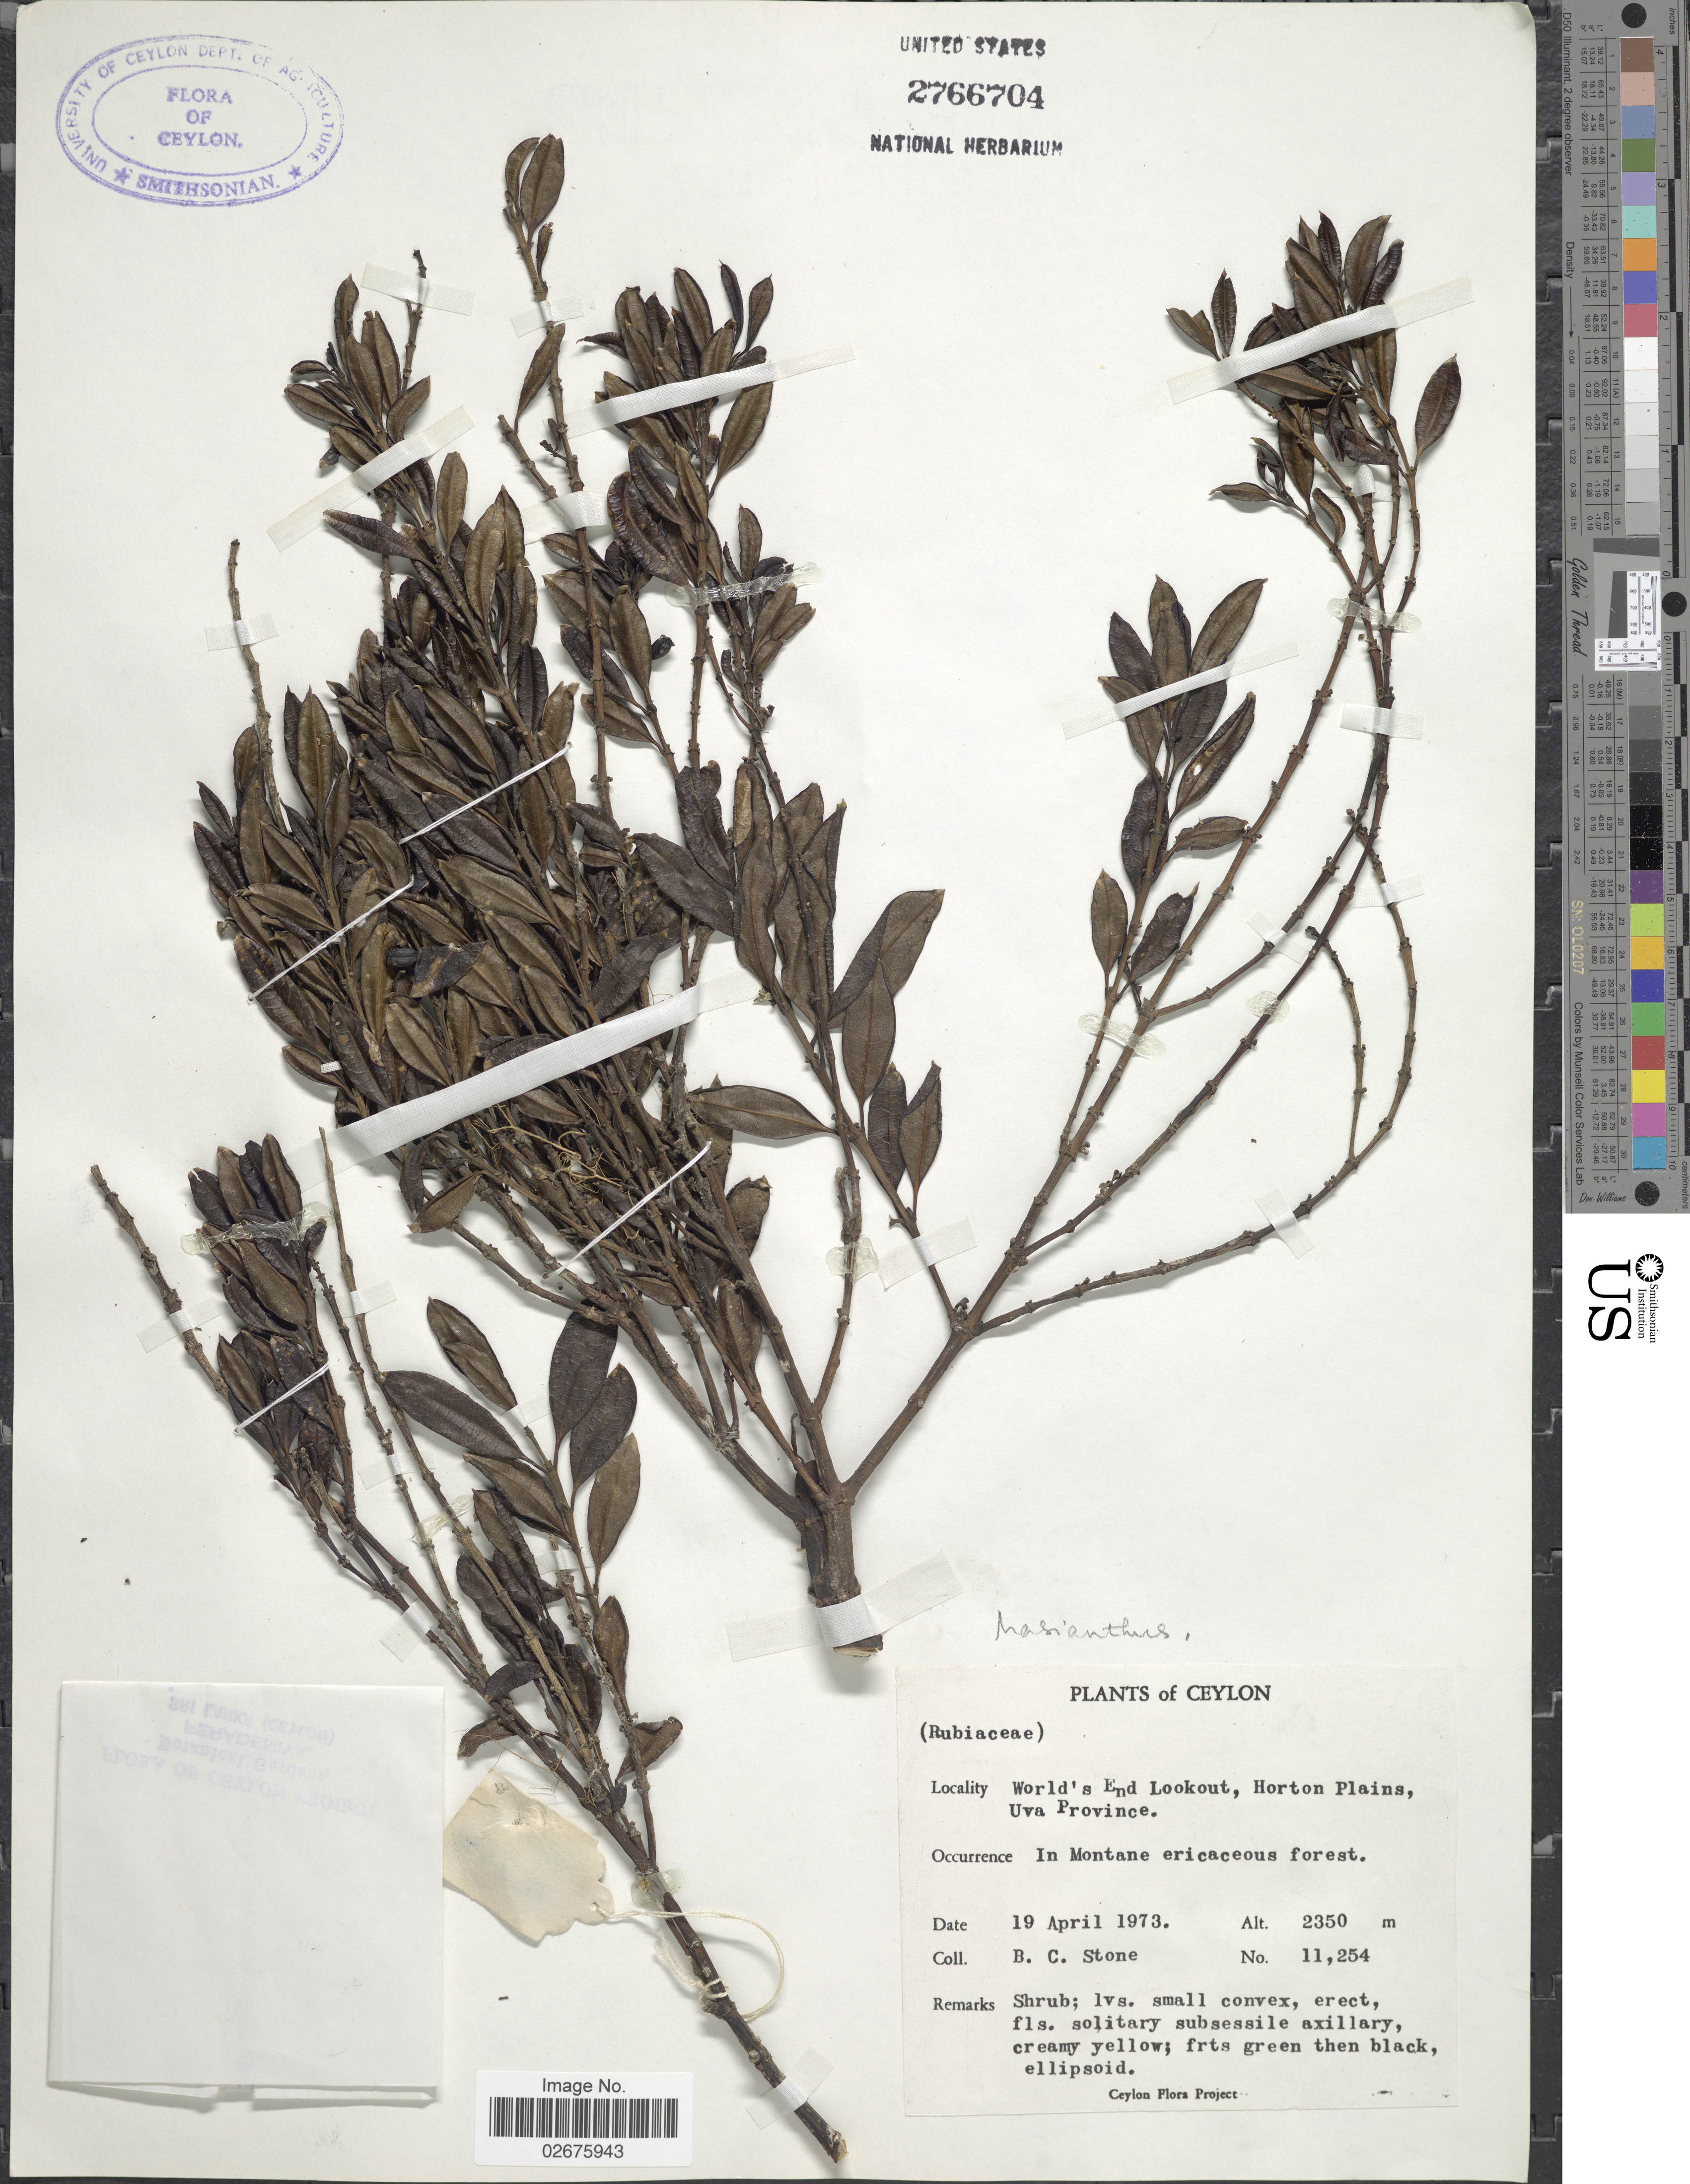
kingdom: Plantae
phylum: Tracheophyta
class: Magnoliopsida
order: Gentianales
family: Rubiaceae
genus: Lasianthus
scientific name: Lasianthus sp.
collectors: B. C. Stone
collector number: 11254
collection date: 1973-04-19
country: Sri Lanka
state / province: Uva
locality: Ceylon, World's End Lookout, Horton Plains, In Montane ericaceous forest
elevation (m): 2350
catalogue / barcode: US 2766704